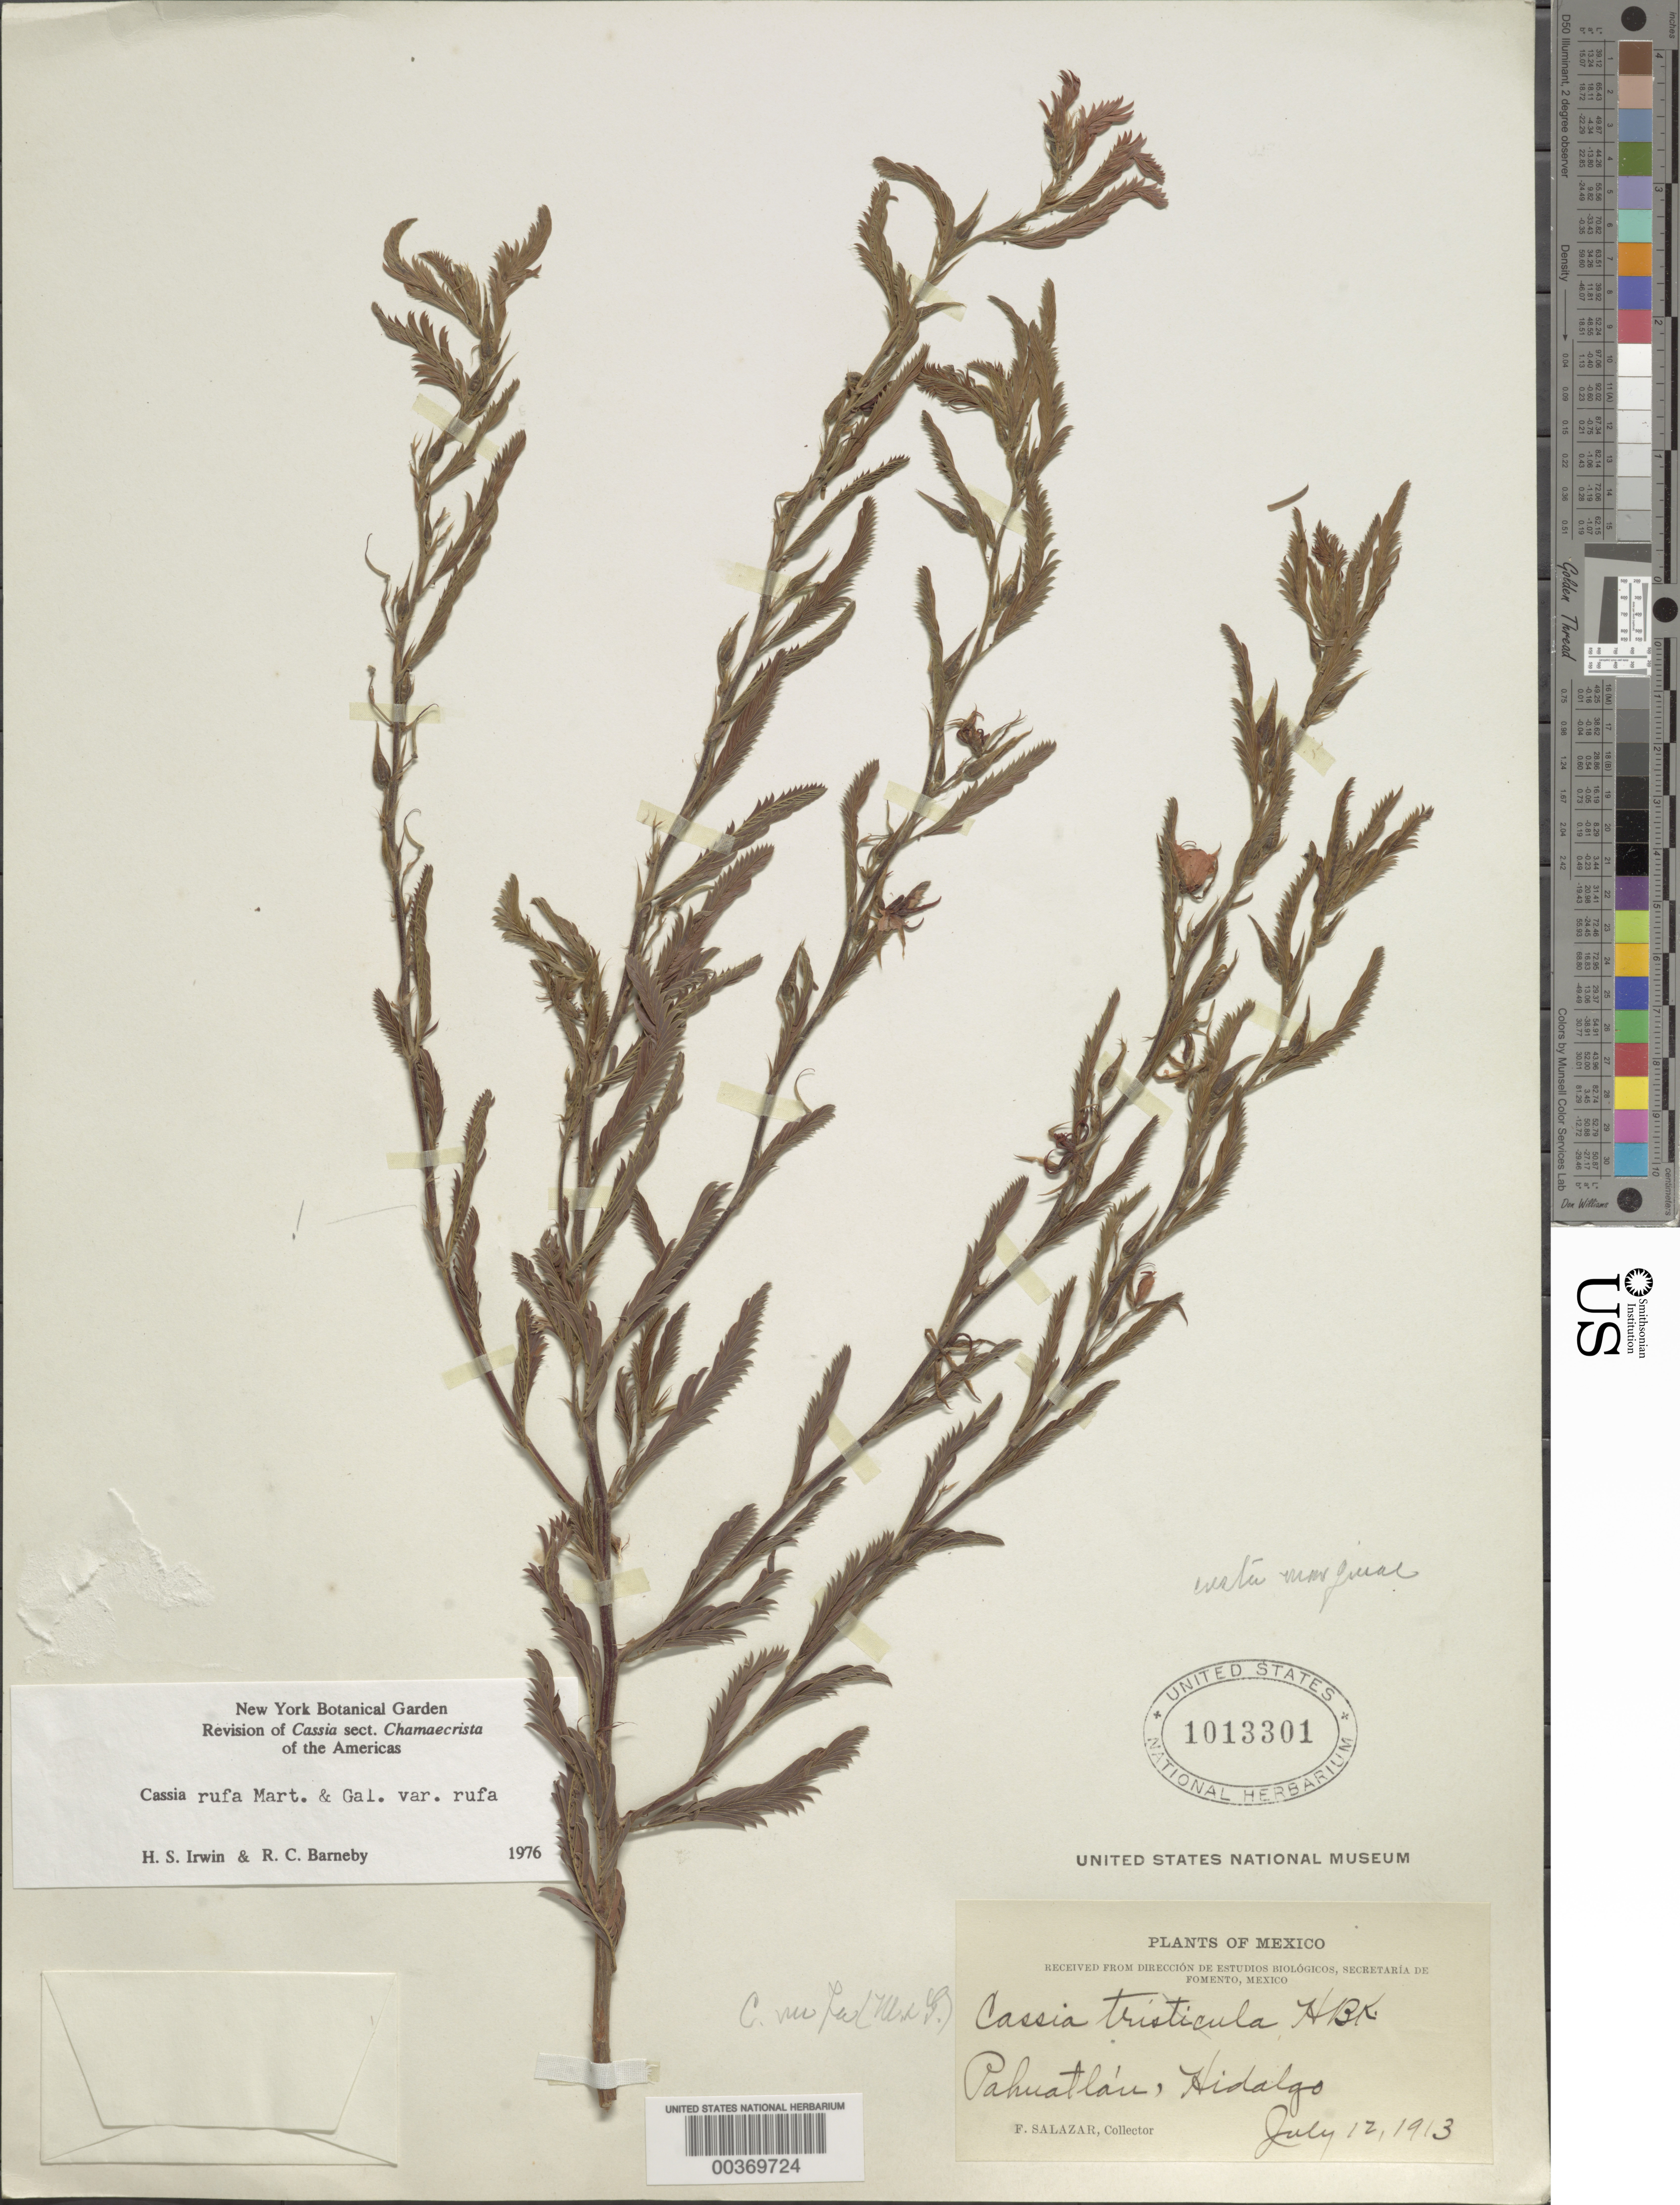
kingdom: Plantae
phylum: Tracheophyta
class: Magnoliopsida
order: Fabales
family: Fabaceae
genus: Chamaecrista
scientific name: Chamaecrista rufa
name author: Britton & Rose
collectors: F. Salazar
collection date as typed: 12 Jul 1913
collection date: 1913-07-12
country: Mexico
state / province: Hidalgo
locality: Pahuatlau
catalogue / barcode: US 1013301